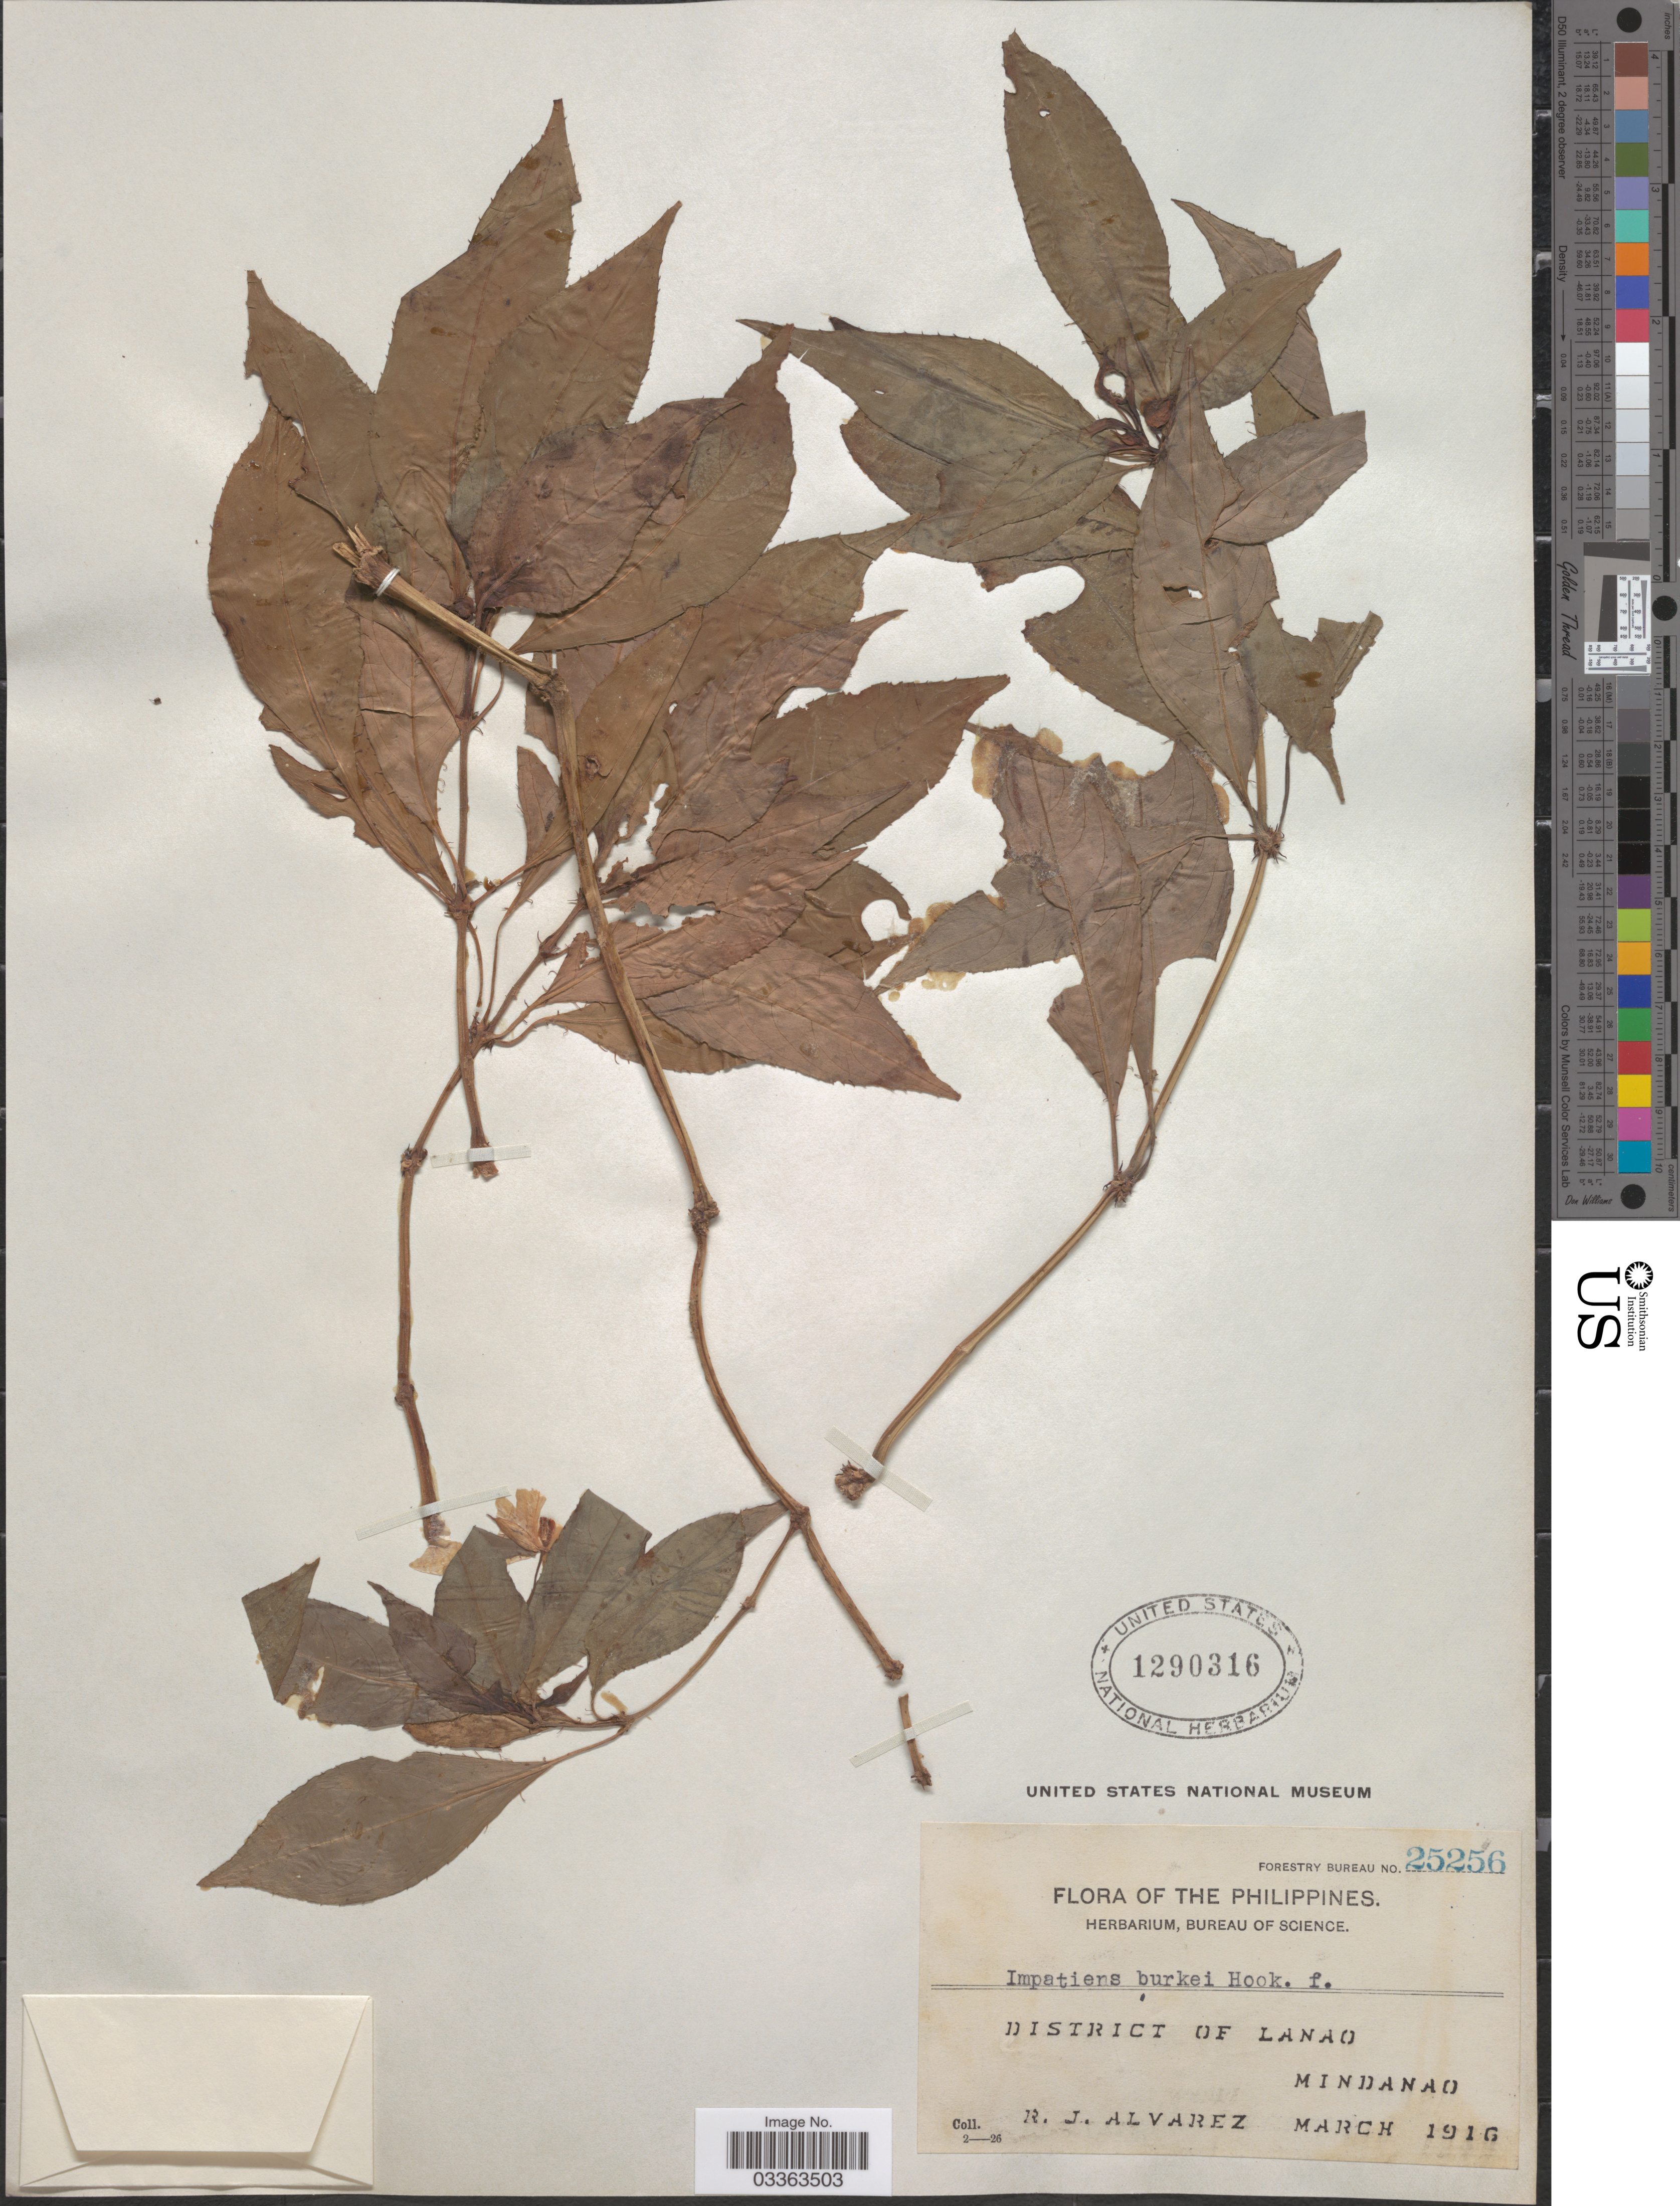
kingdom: Plantae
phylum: Tracheophyta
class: Magnoliopsida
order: Ericales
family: Balsaminaceae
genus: Impatiens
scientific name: Impatiens burkei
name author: Hook. f.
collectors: R. Alvarez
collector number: Forestry Bureau 25256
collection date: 1916-03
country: Philippines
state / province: Northern Mindanao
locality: District of Lanao, Mindanao.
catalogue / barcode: US 1290316